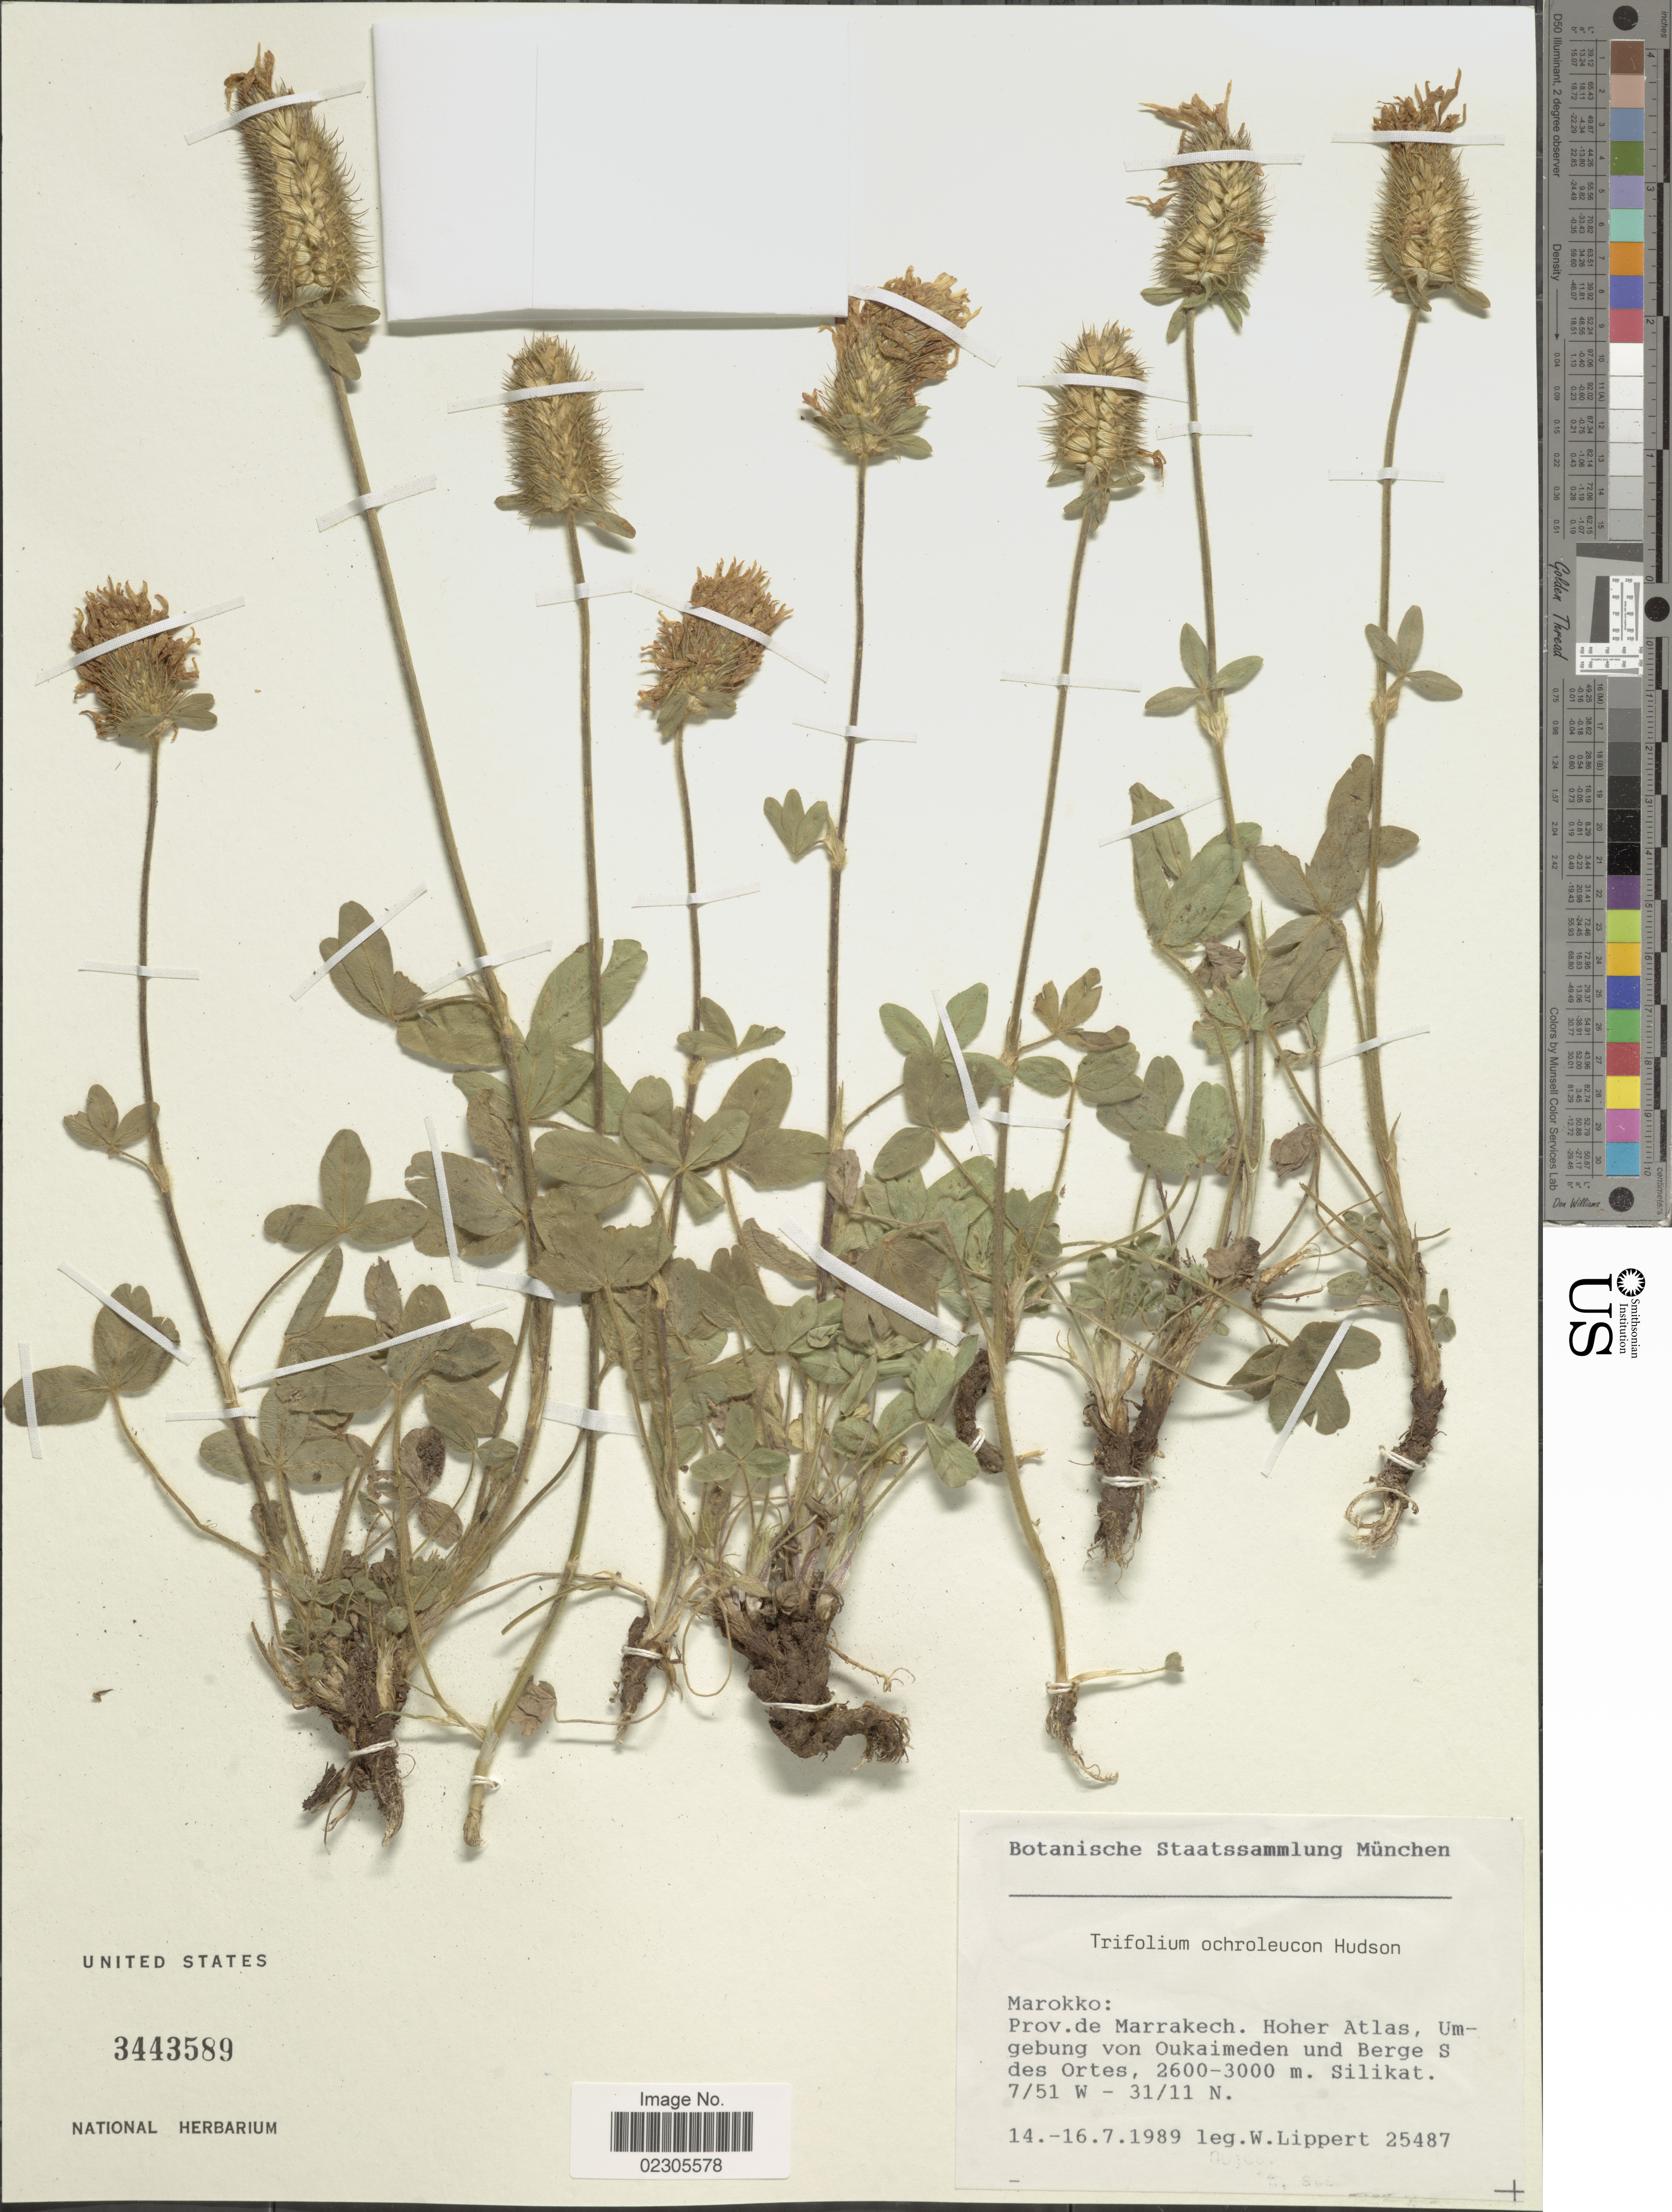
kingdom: Plantae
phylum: Tracheophyta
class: Magnoliopsida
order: Fabales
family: Fabaceae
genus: Trifolium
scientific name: Trifolium ochroleucon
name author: Huds.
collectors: W. Lippert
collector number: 25487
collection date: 1989-07-14/1989-07-16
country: Morocco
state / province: Marrakech-Tensift-Al Haouz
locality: Hoher Atlas, Umgebung von Oukaimeden und Berge S des Ortes, Silikat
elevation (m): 2600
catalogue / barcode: US 3443589